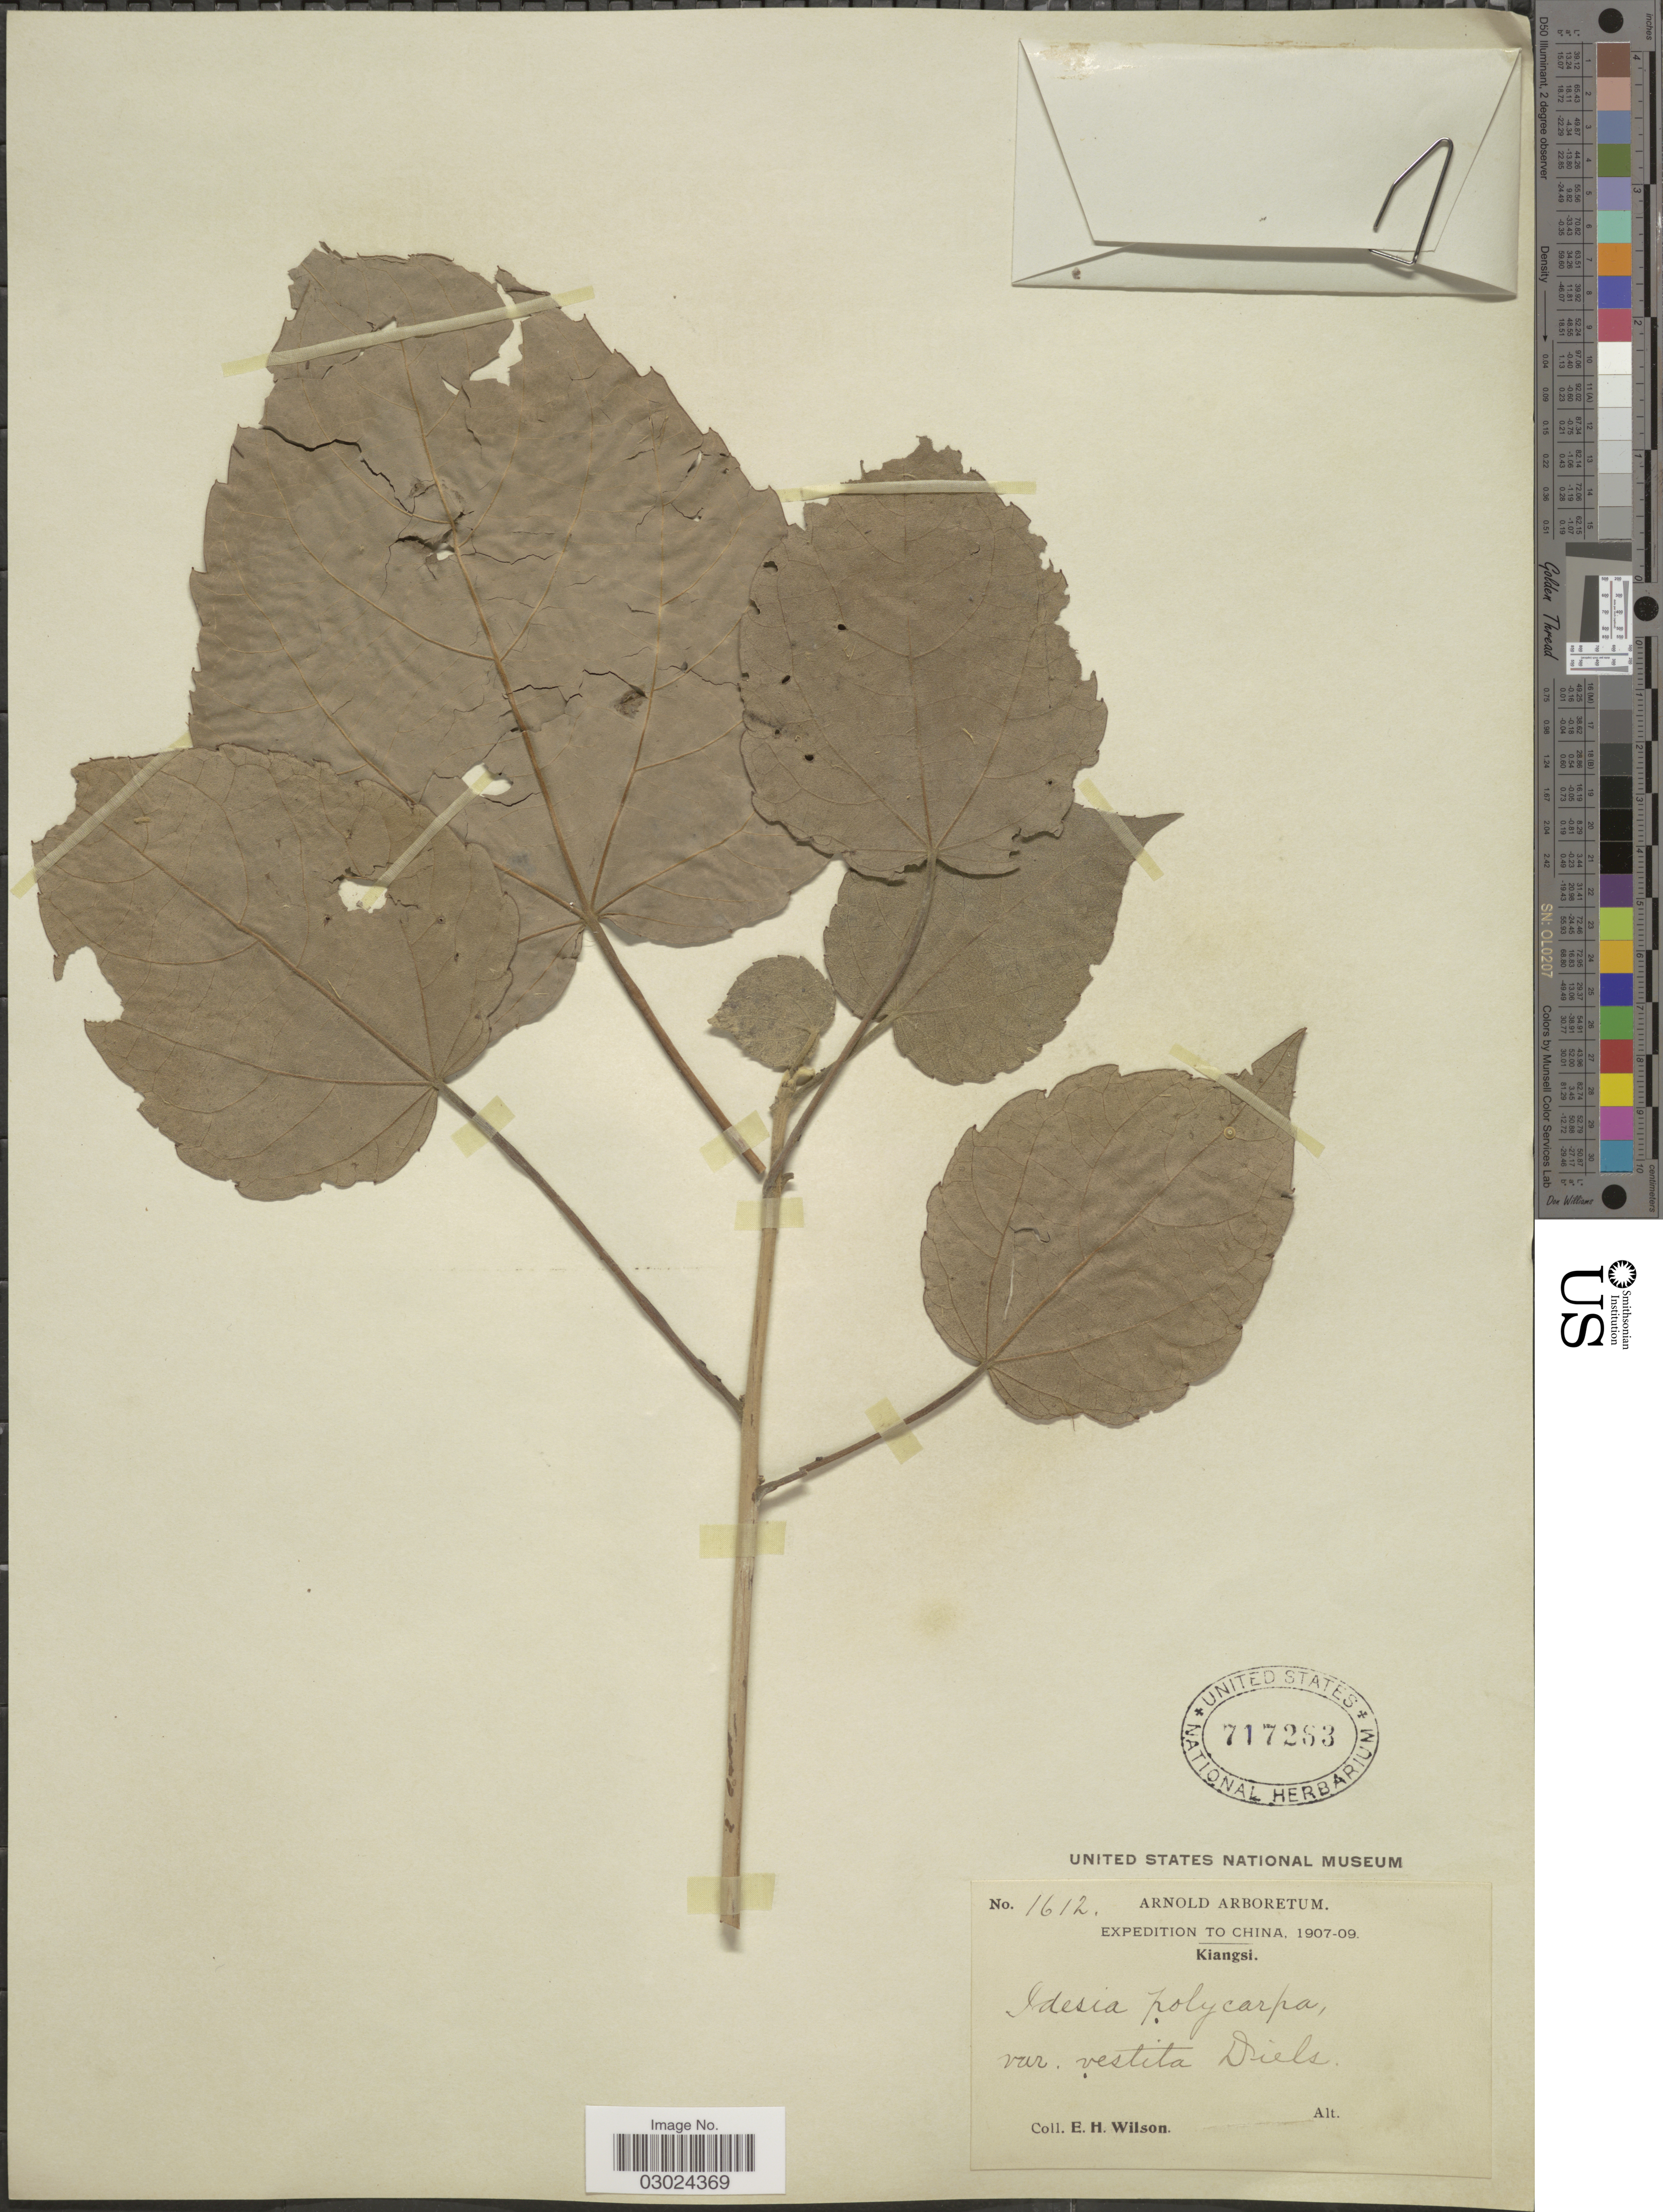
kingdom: Plantae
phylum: Tracheophyta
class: Magnoliopsida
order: Malpighiales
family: Salicaceae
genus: Idesia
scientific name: Idesia polycarpa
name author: Maxim.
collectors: E. Wilson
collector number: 1612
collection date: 1907/1909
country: China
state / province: Jiangxi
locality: Kiangsi.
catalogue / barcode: US 717283